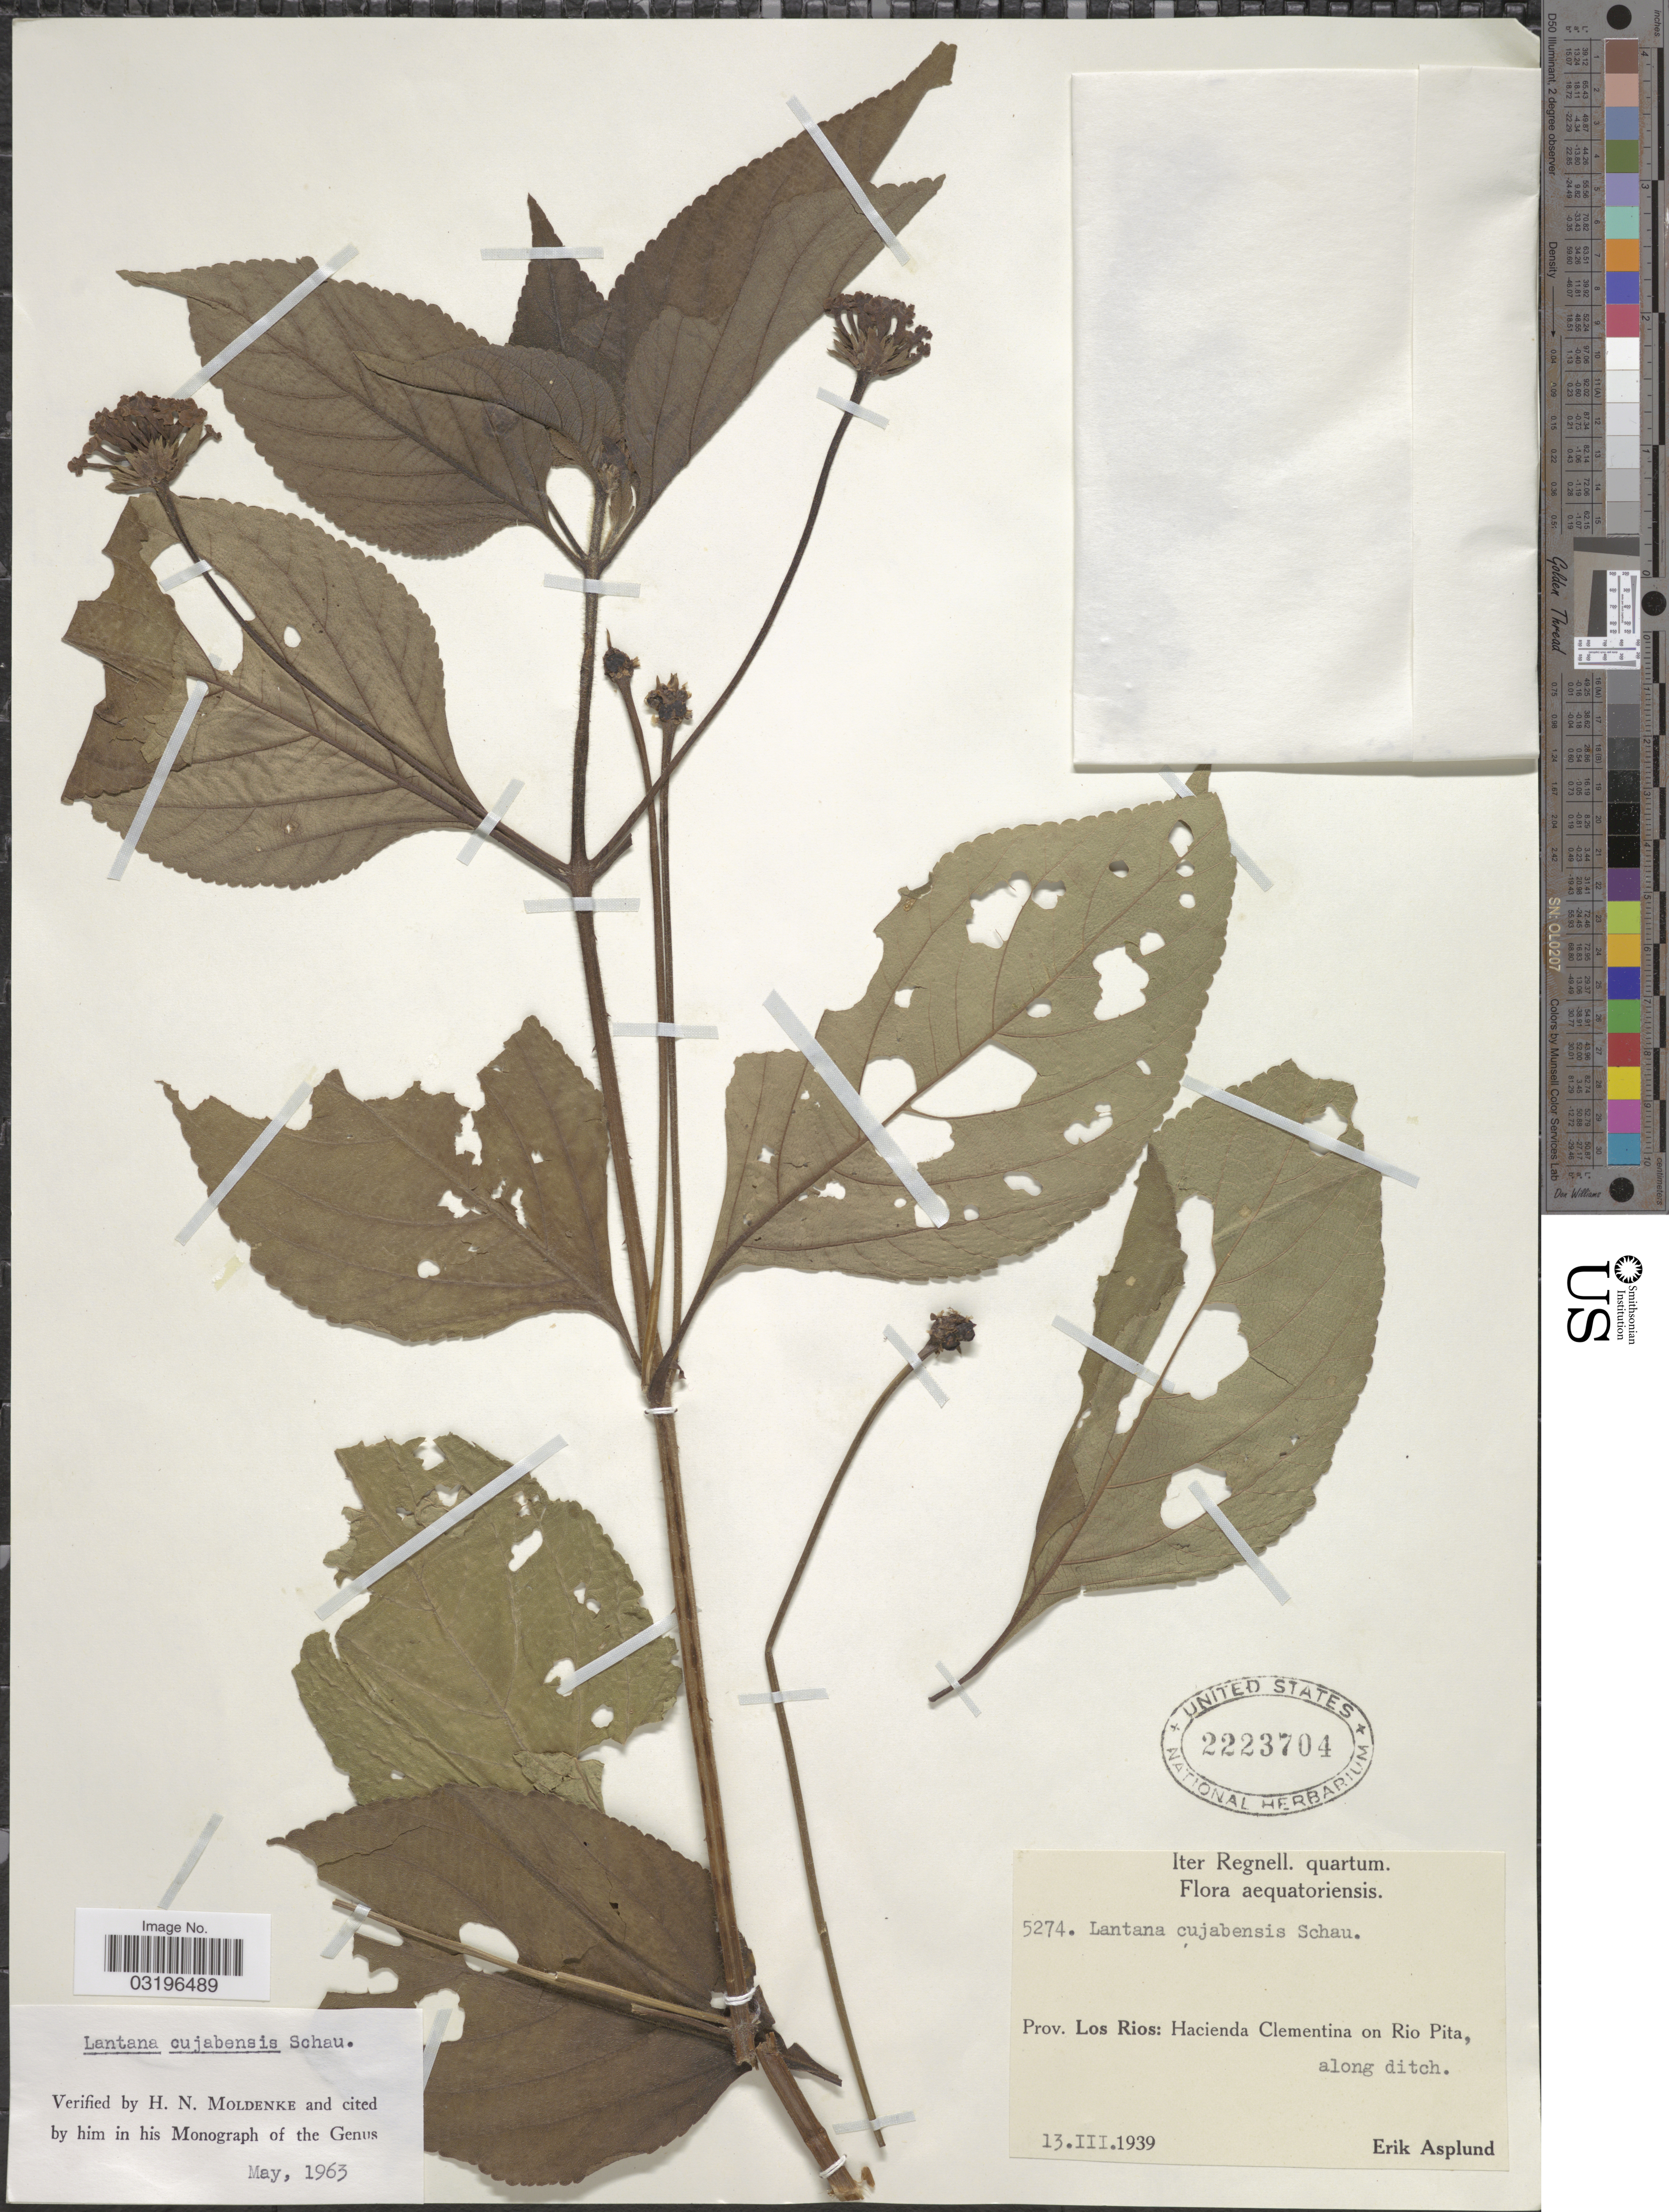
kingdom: Plantae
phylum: Tracheophyta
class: Magnoliopsida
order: Lamiales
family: Verbenaceae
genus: Lantana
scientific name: Lantana cujabensis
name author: Schau.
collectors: E. Asplund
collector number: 5274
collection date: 1939-03-13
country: Ecuador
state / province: Los Ríos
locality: Aequatoriensis, Hacienda Clementina on Rio Pita.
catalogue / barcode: US 2223704